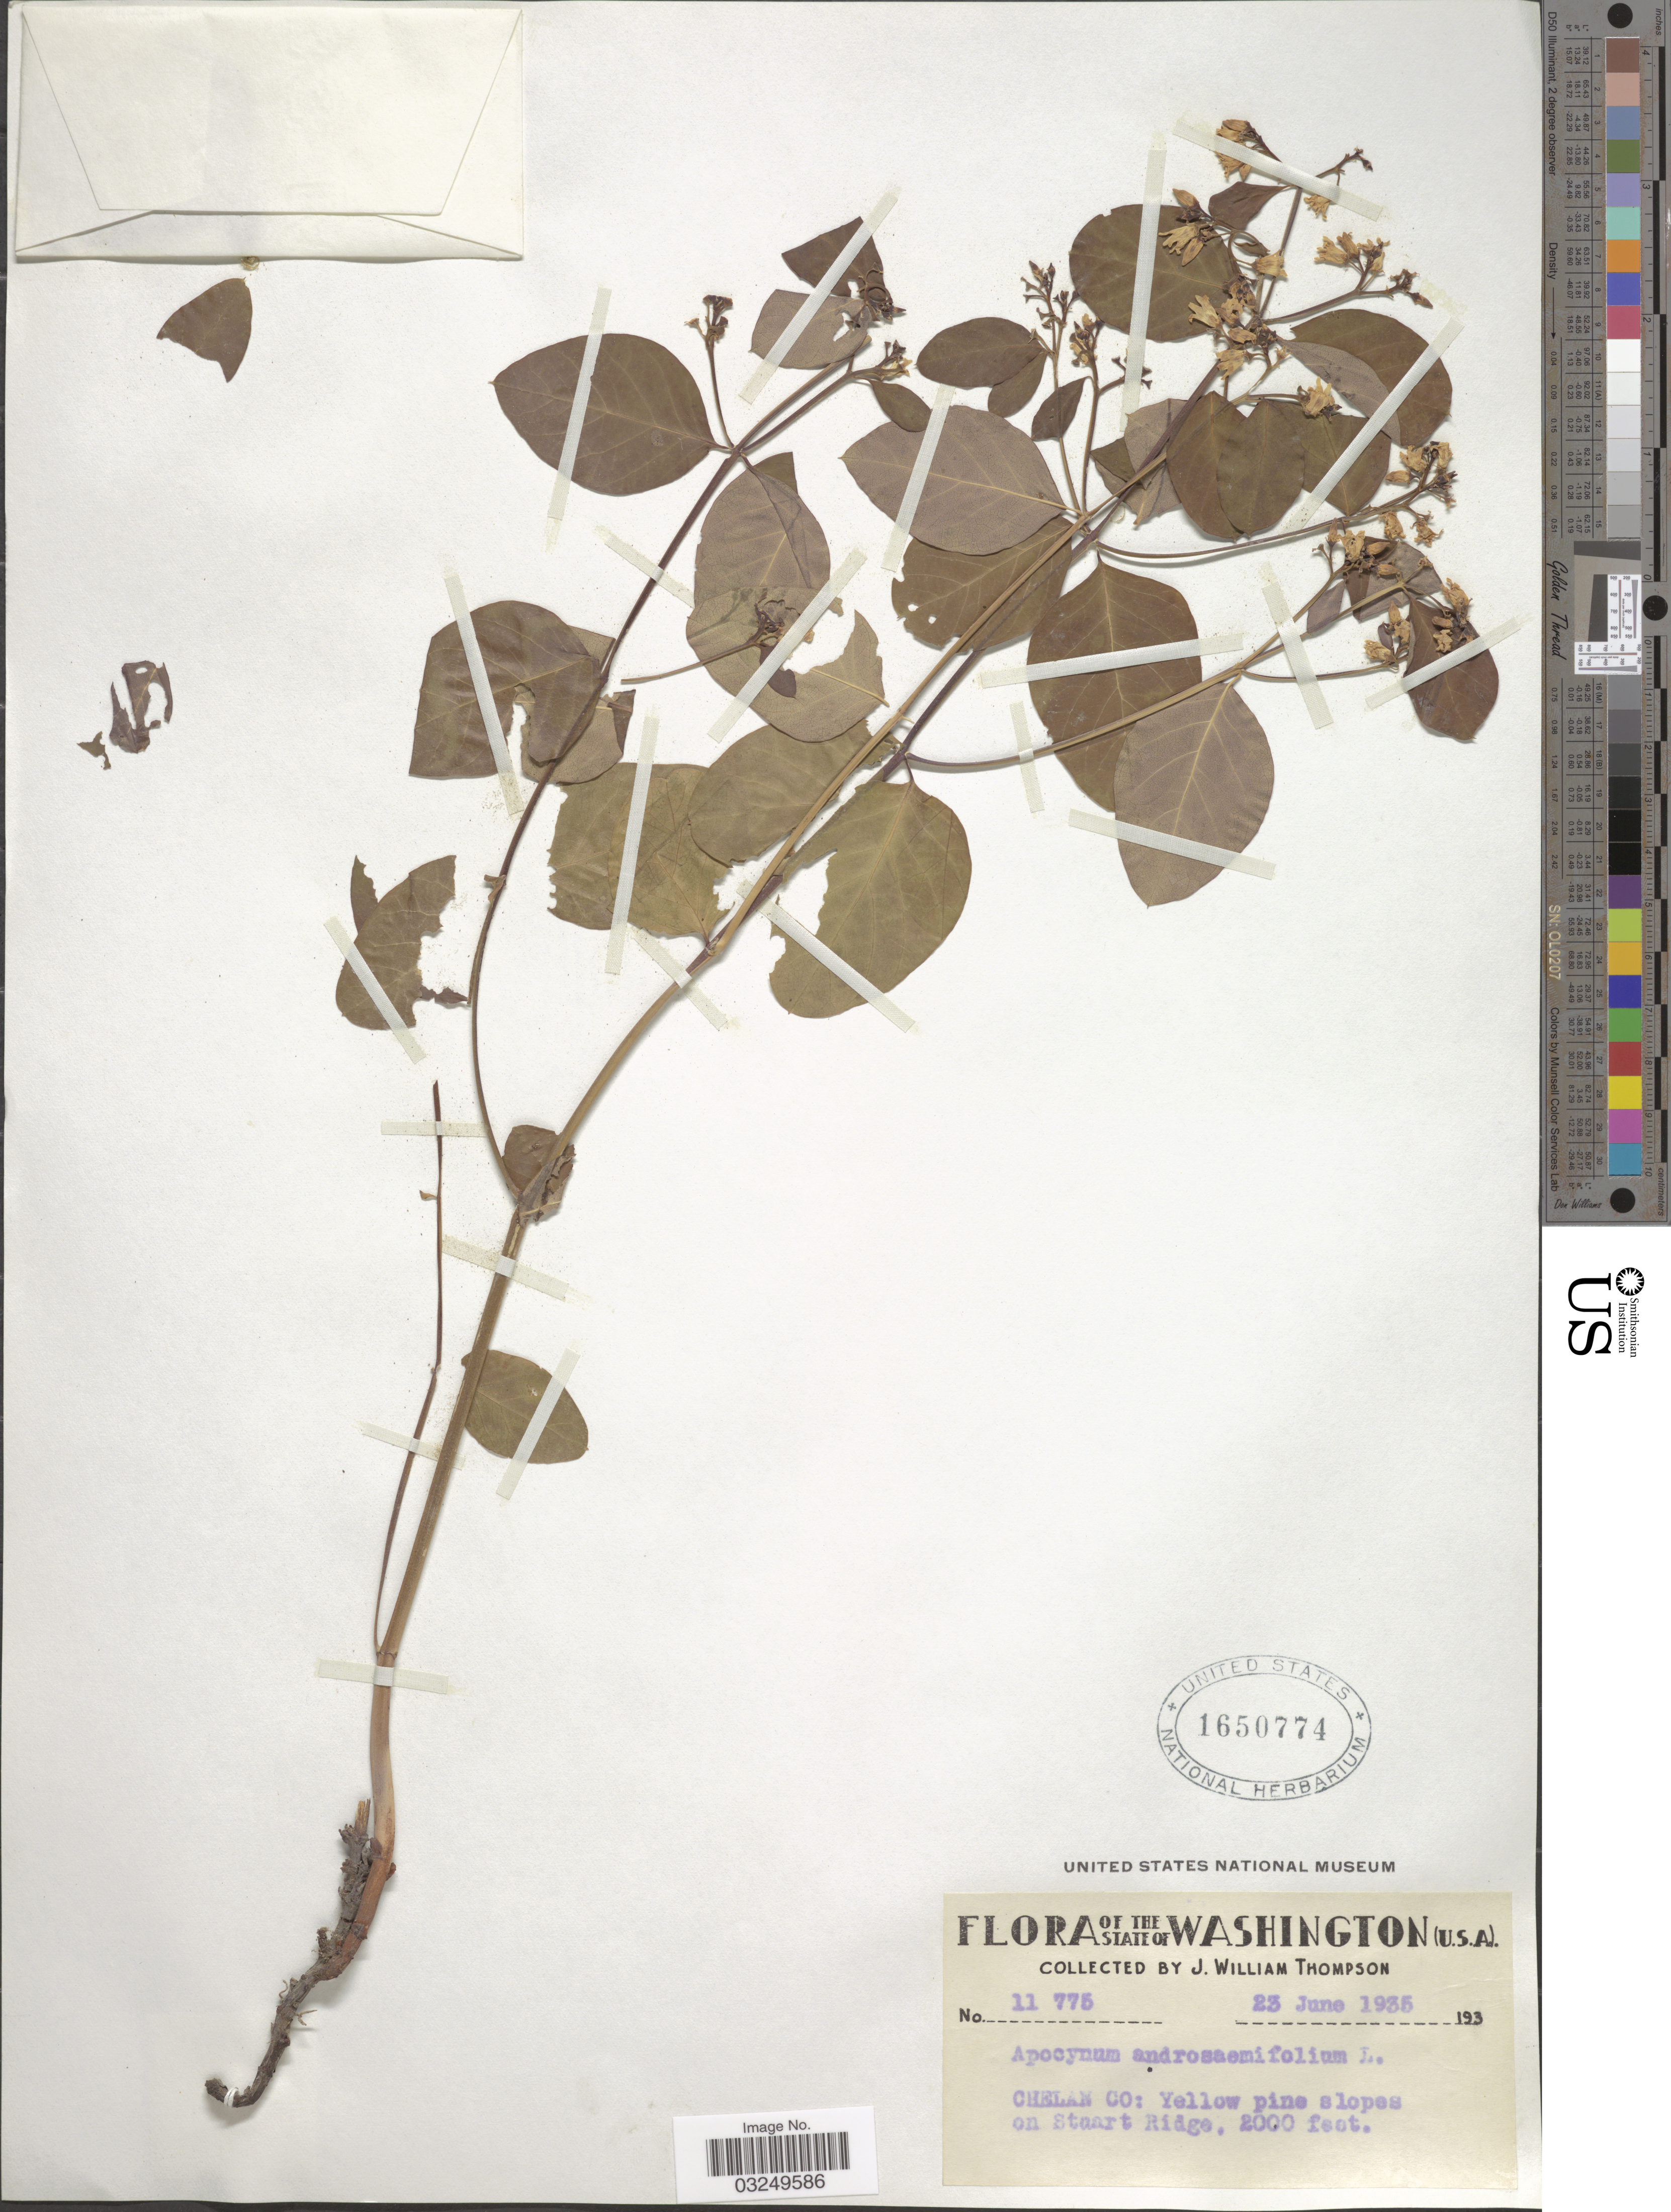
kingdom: Plantae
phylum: Tracheophyta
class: Magnoliopsida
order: Gentianales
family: Apocynaceae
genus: Apocynum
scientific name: Apocynum androsaemifolium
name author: L.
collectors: J. W. Thompson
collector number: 11775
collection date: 1935-06-23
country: United States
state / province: Washington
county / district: Chelan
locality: Chelan Co: Yellow pine slopes on Staart Ridge.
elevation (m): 610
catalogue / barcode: US 1650774